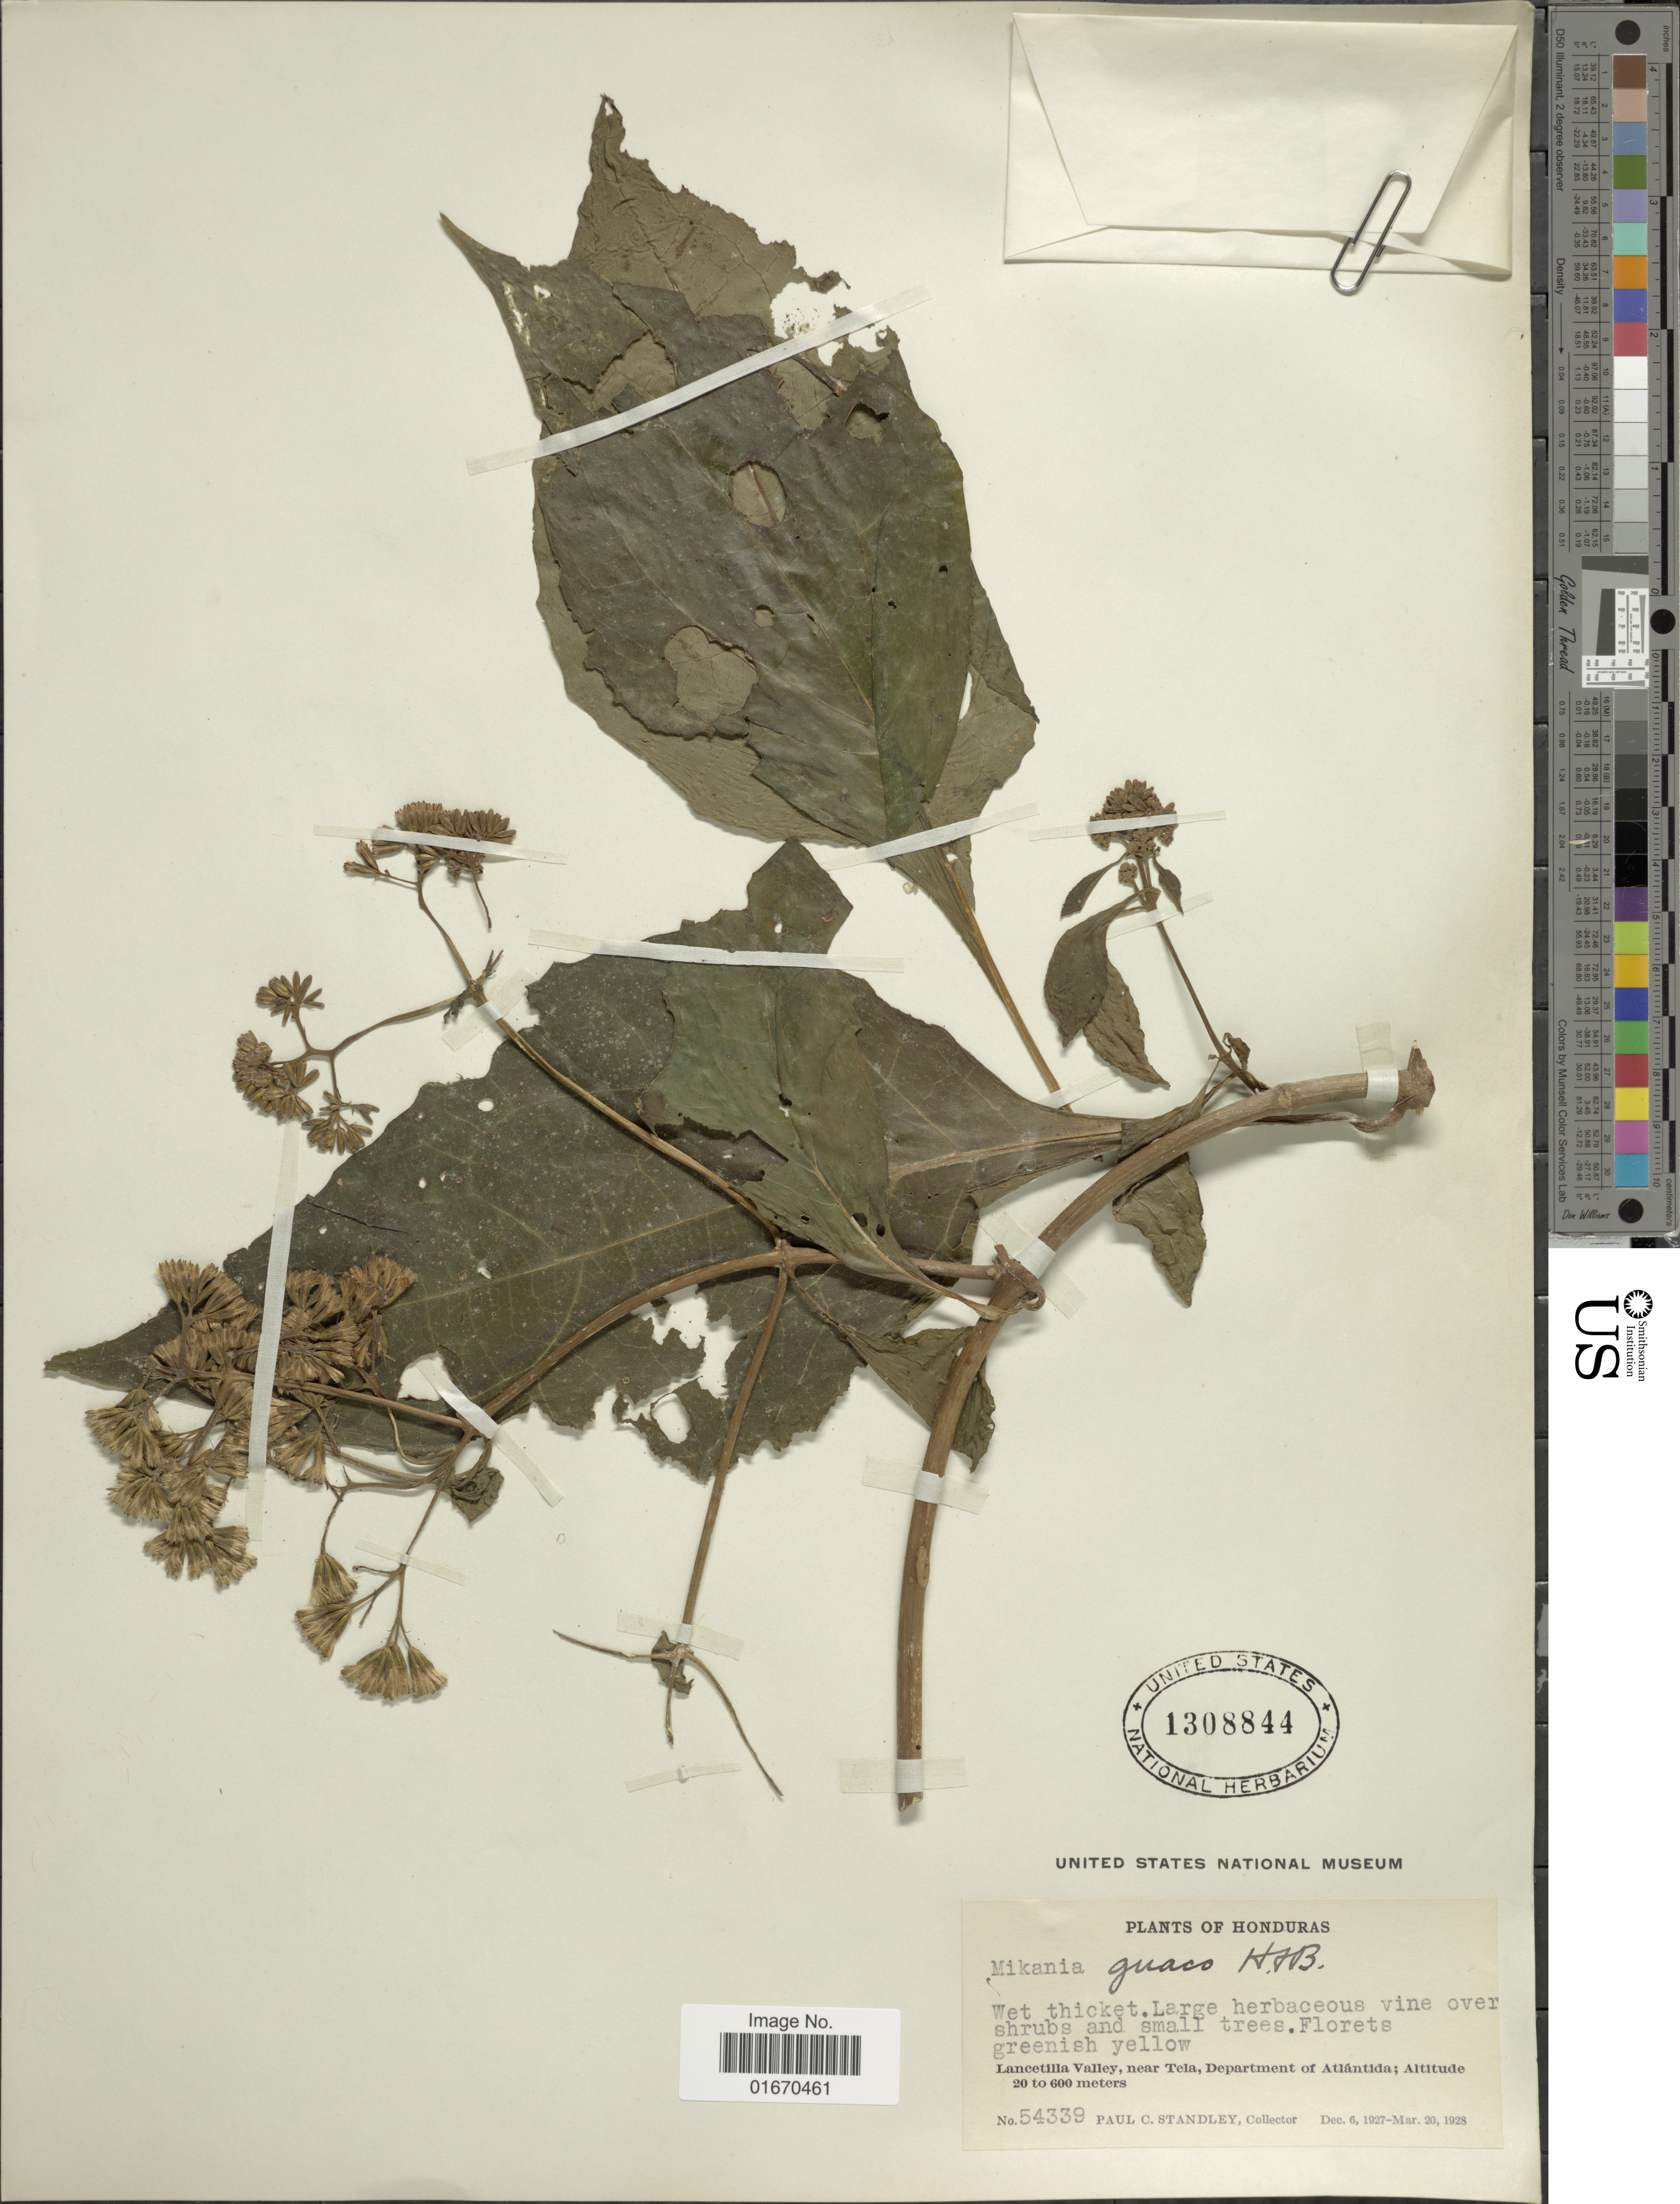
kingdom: Plantae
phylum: Tracheophyta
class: Magnoliopsida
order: Asterales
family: Asteraceae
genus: Mikania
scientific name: Mikania guaco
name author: Humb. & Bonpl.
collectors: P. C. Standley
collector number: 54339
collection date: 1927-12-06/1928-03-20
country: Honduras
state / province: Atlántida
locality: Lancetilla Valley, near Tela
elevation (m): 20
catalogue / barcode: US 1308844